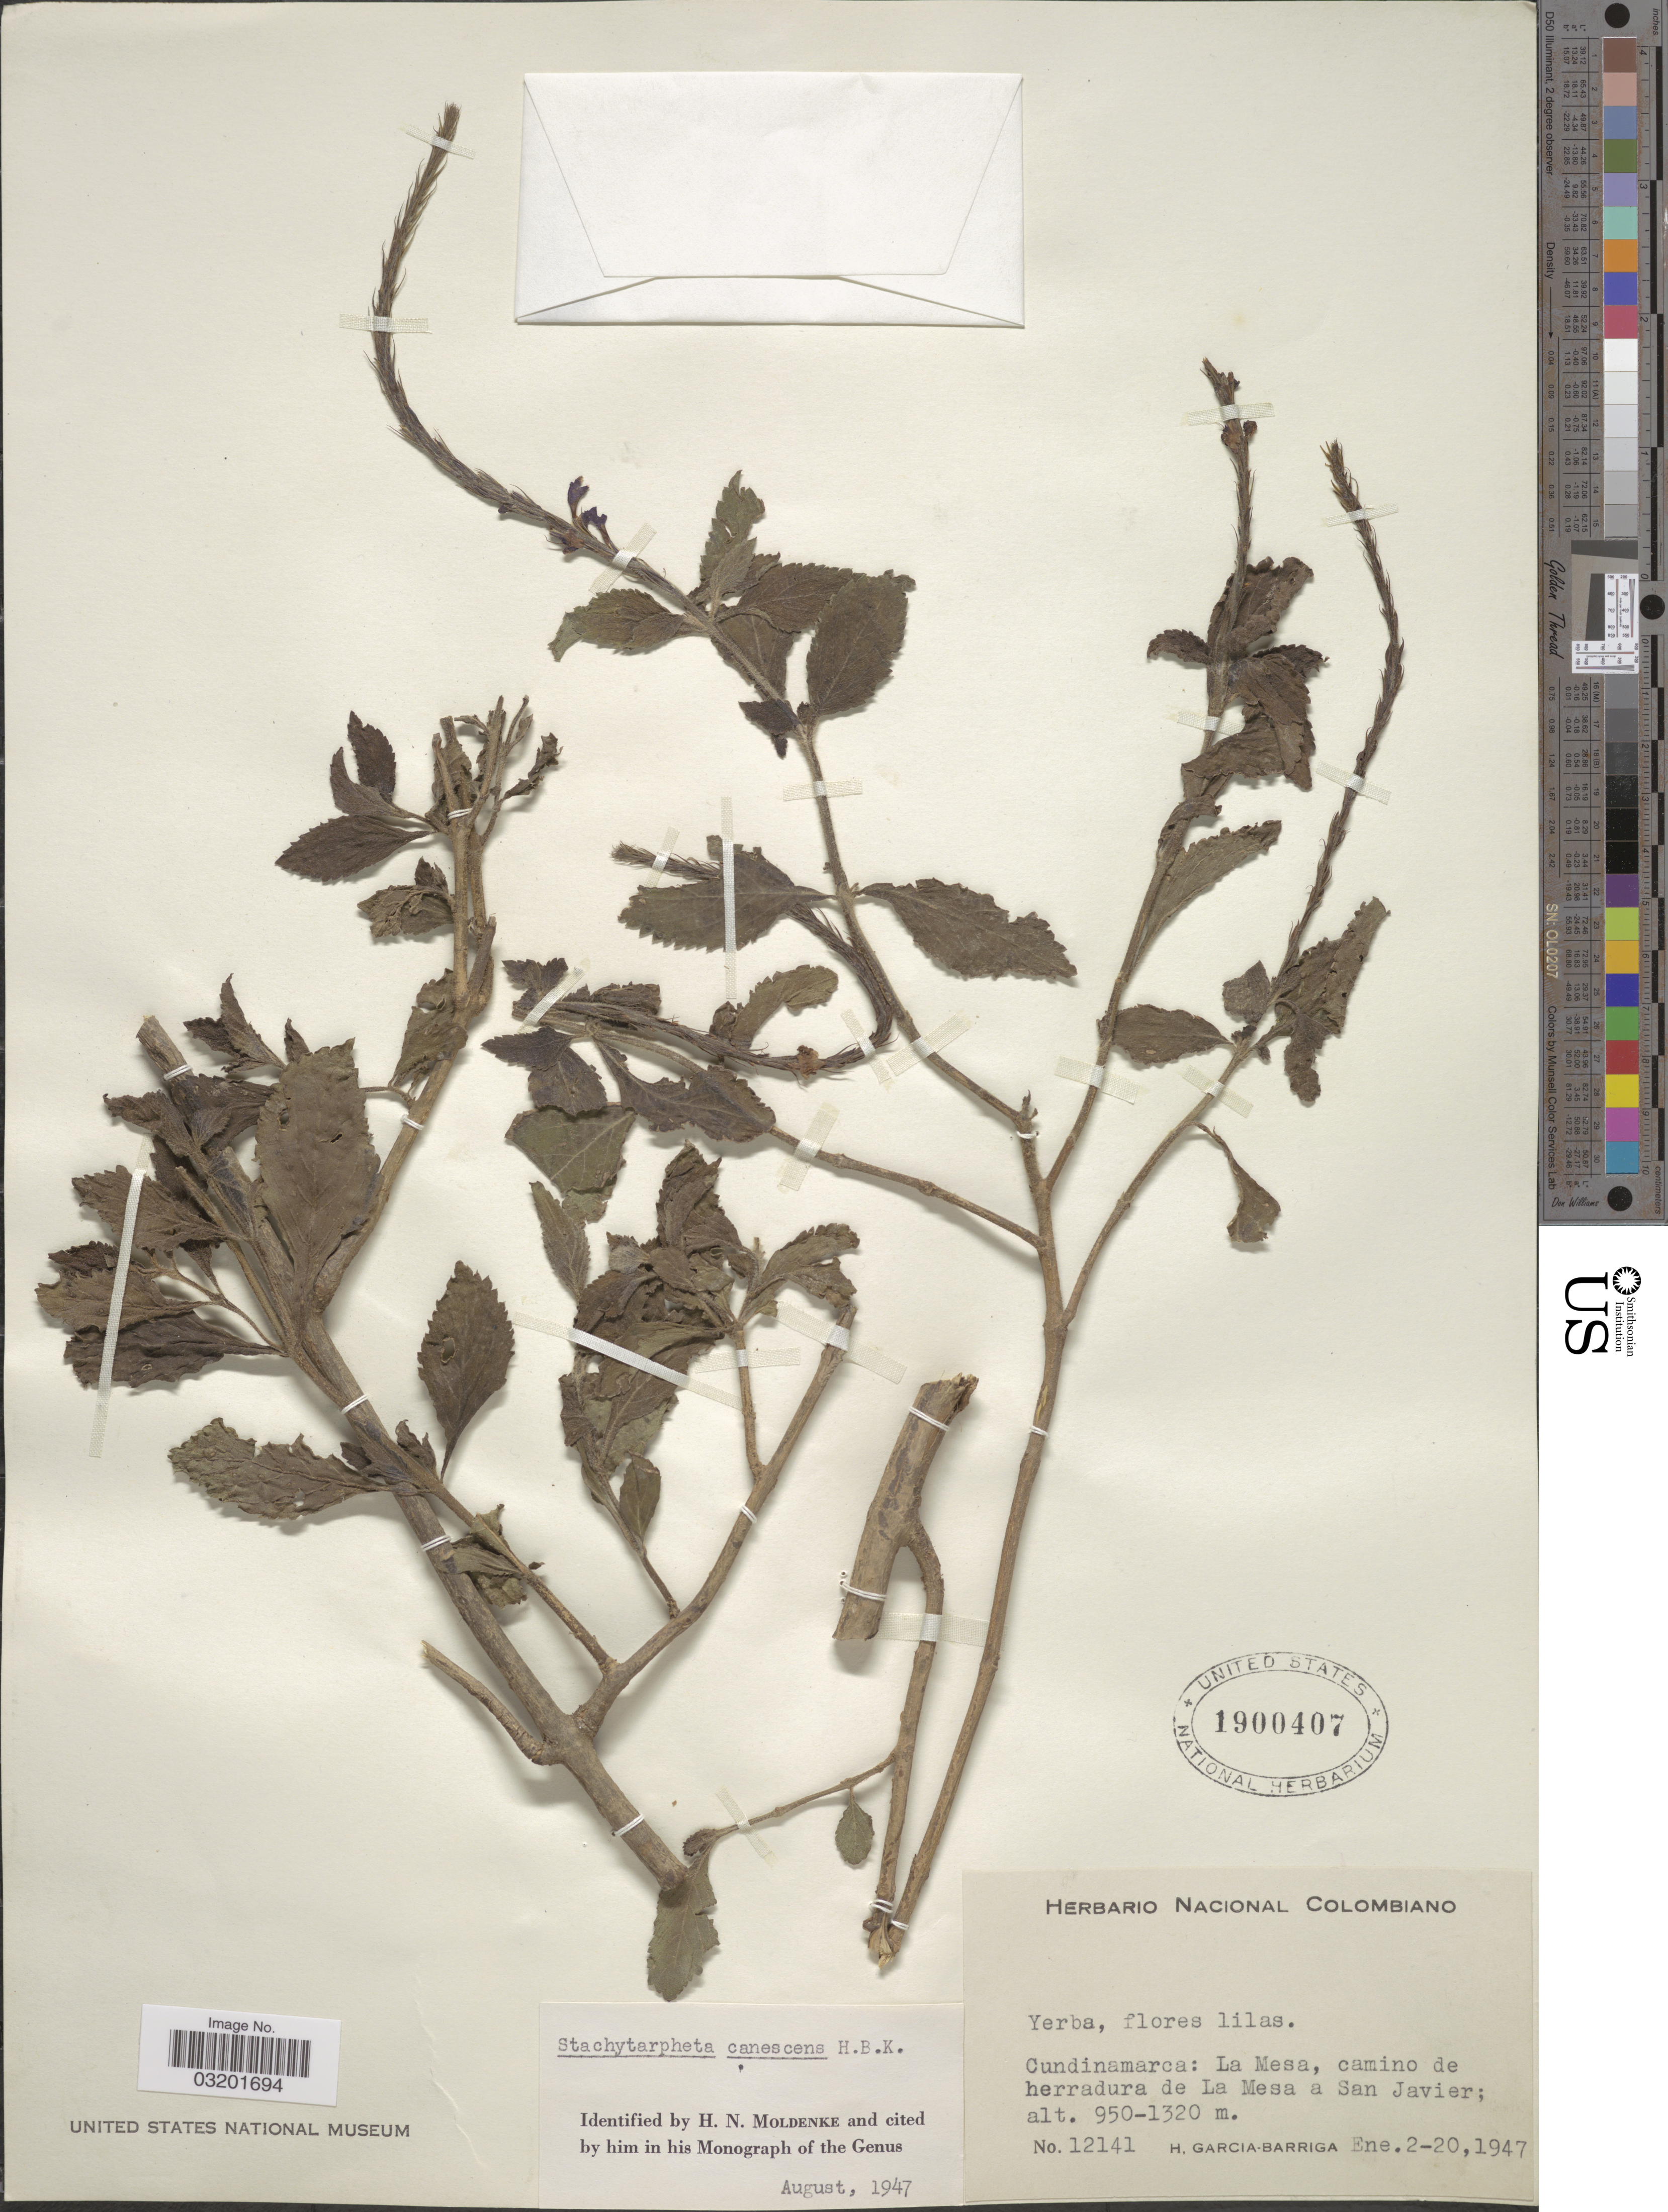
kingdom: Plantae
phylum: Tracheophyta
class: Magnoliopsida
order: Lamiales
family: Verbenaceae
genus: Stachytarpheta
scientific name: Stachytarpheta canescens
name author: Kunth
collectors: H. García Barriga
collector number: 12141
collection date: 1947-01-02/1947-01-20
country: Colombia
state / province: Cundinamarca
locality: La Mesa, camino de herradura de La Mesa a San Javier.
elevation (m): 950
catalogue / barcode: US 1900407